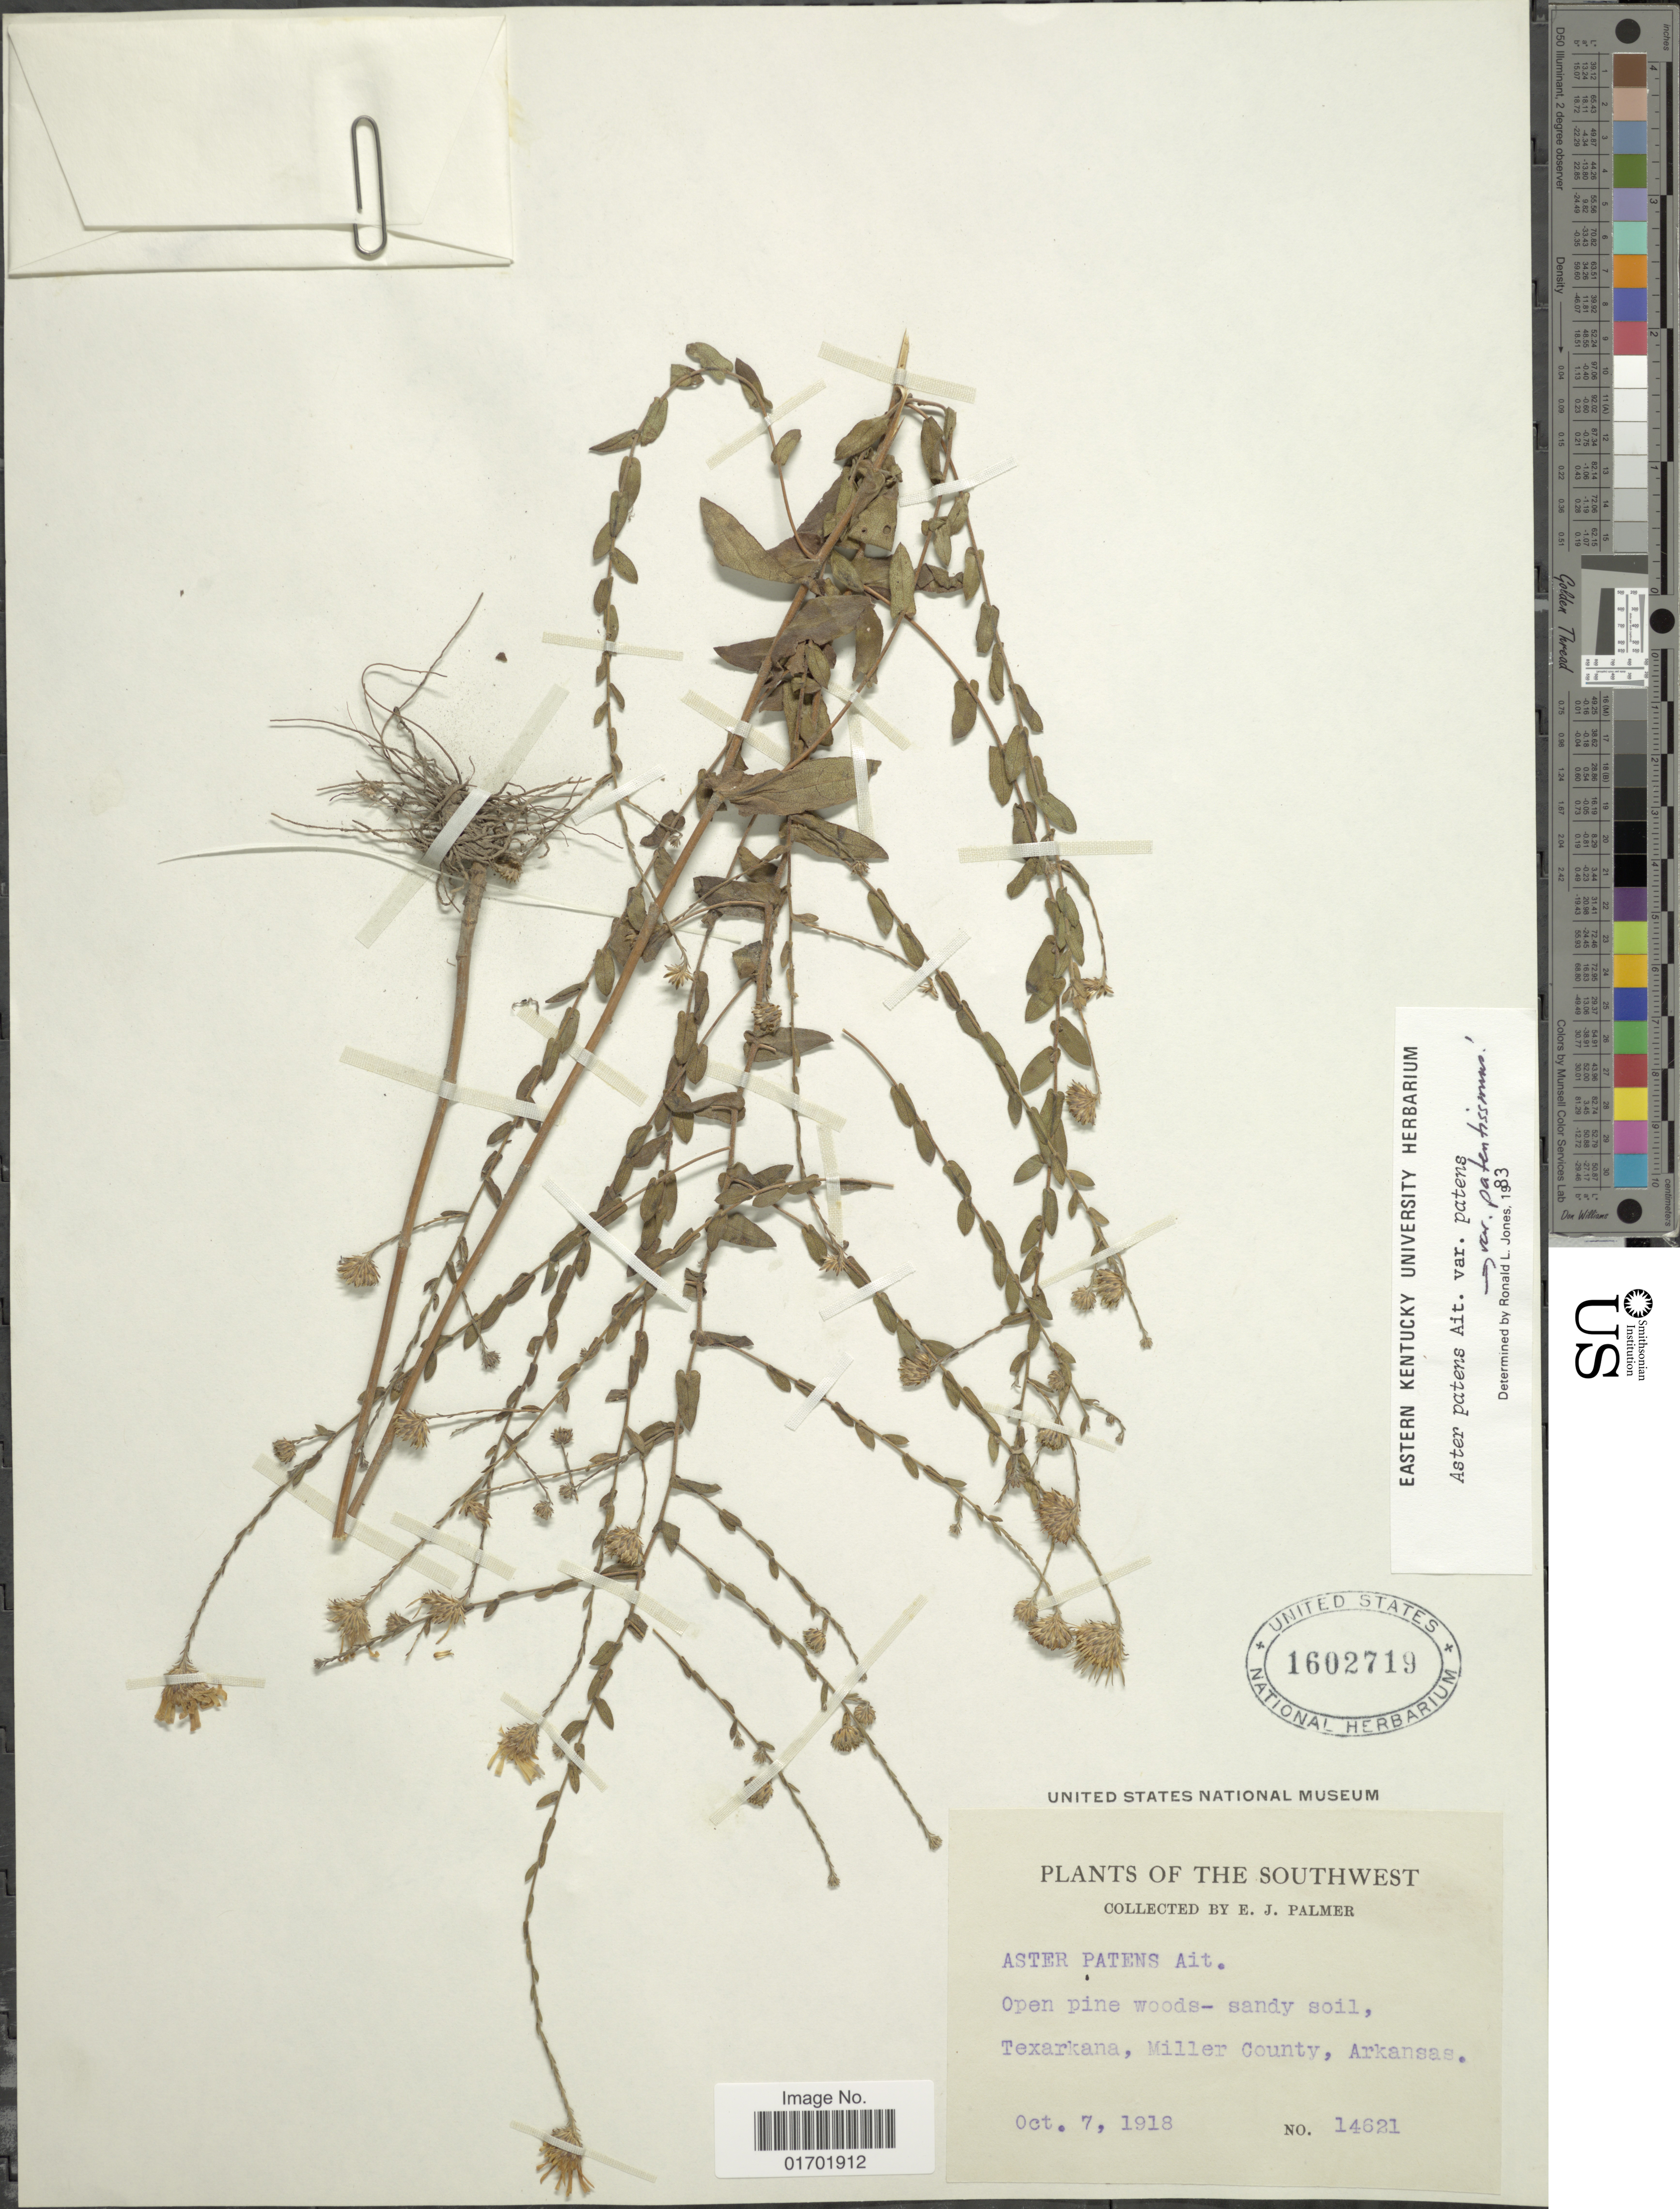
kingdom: Plantae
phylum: Tracheophyta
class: Magnoliopsida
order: Asterales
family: Asteraceae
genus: Symphyotrichum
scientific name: Symphyotrichum patens var. patentissimum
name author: (Lindl.) G.L. Nesom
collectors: E. J. Palmer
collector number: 14621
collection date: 1918-10-07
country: United States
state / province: Arkansas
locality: The Southwest, Texarkana, Miller County.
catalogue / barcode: US 1602719